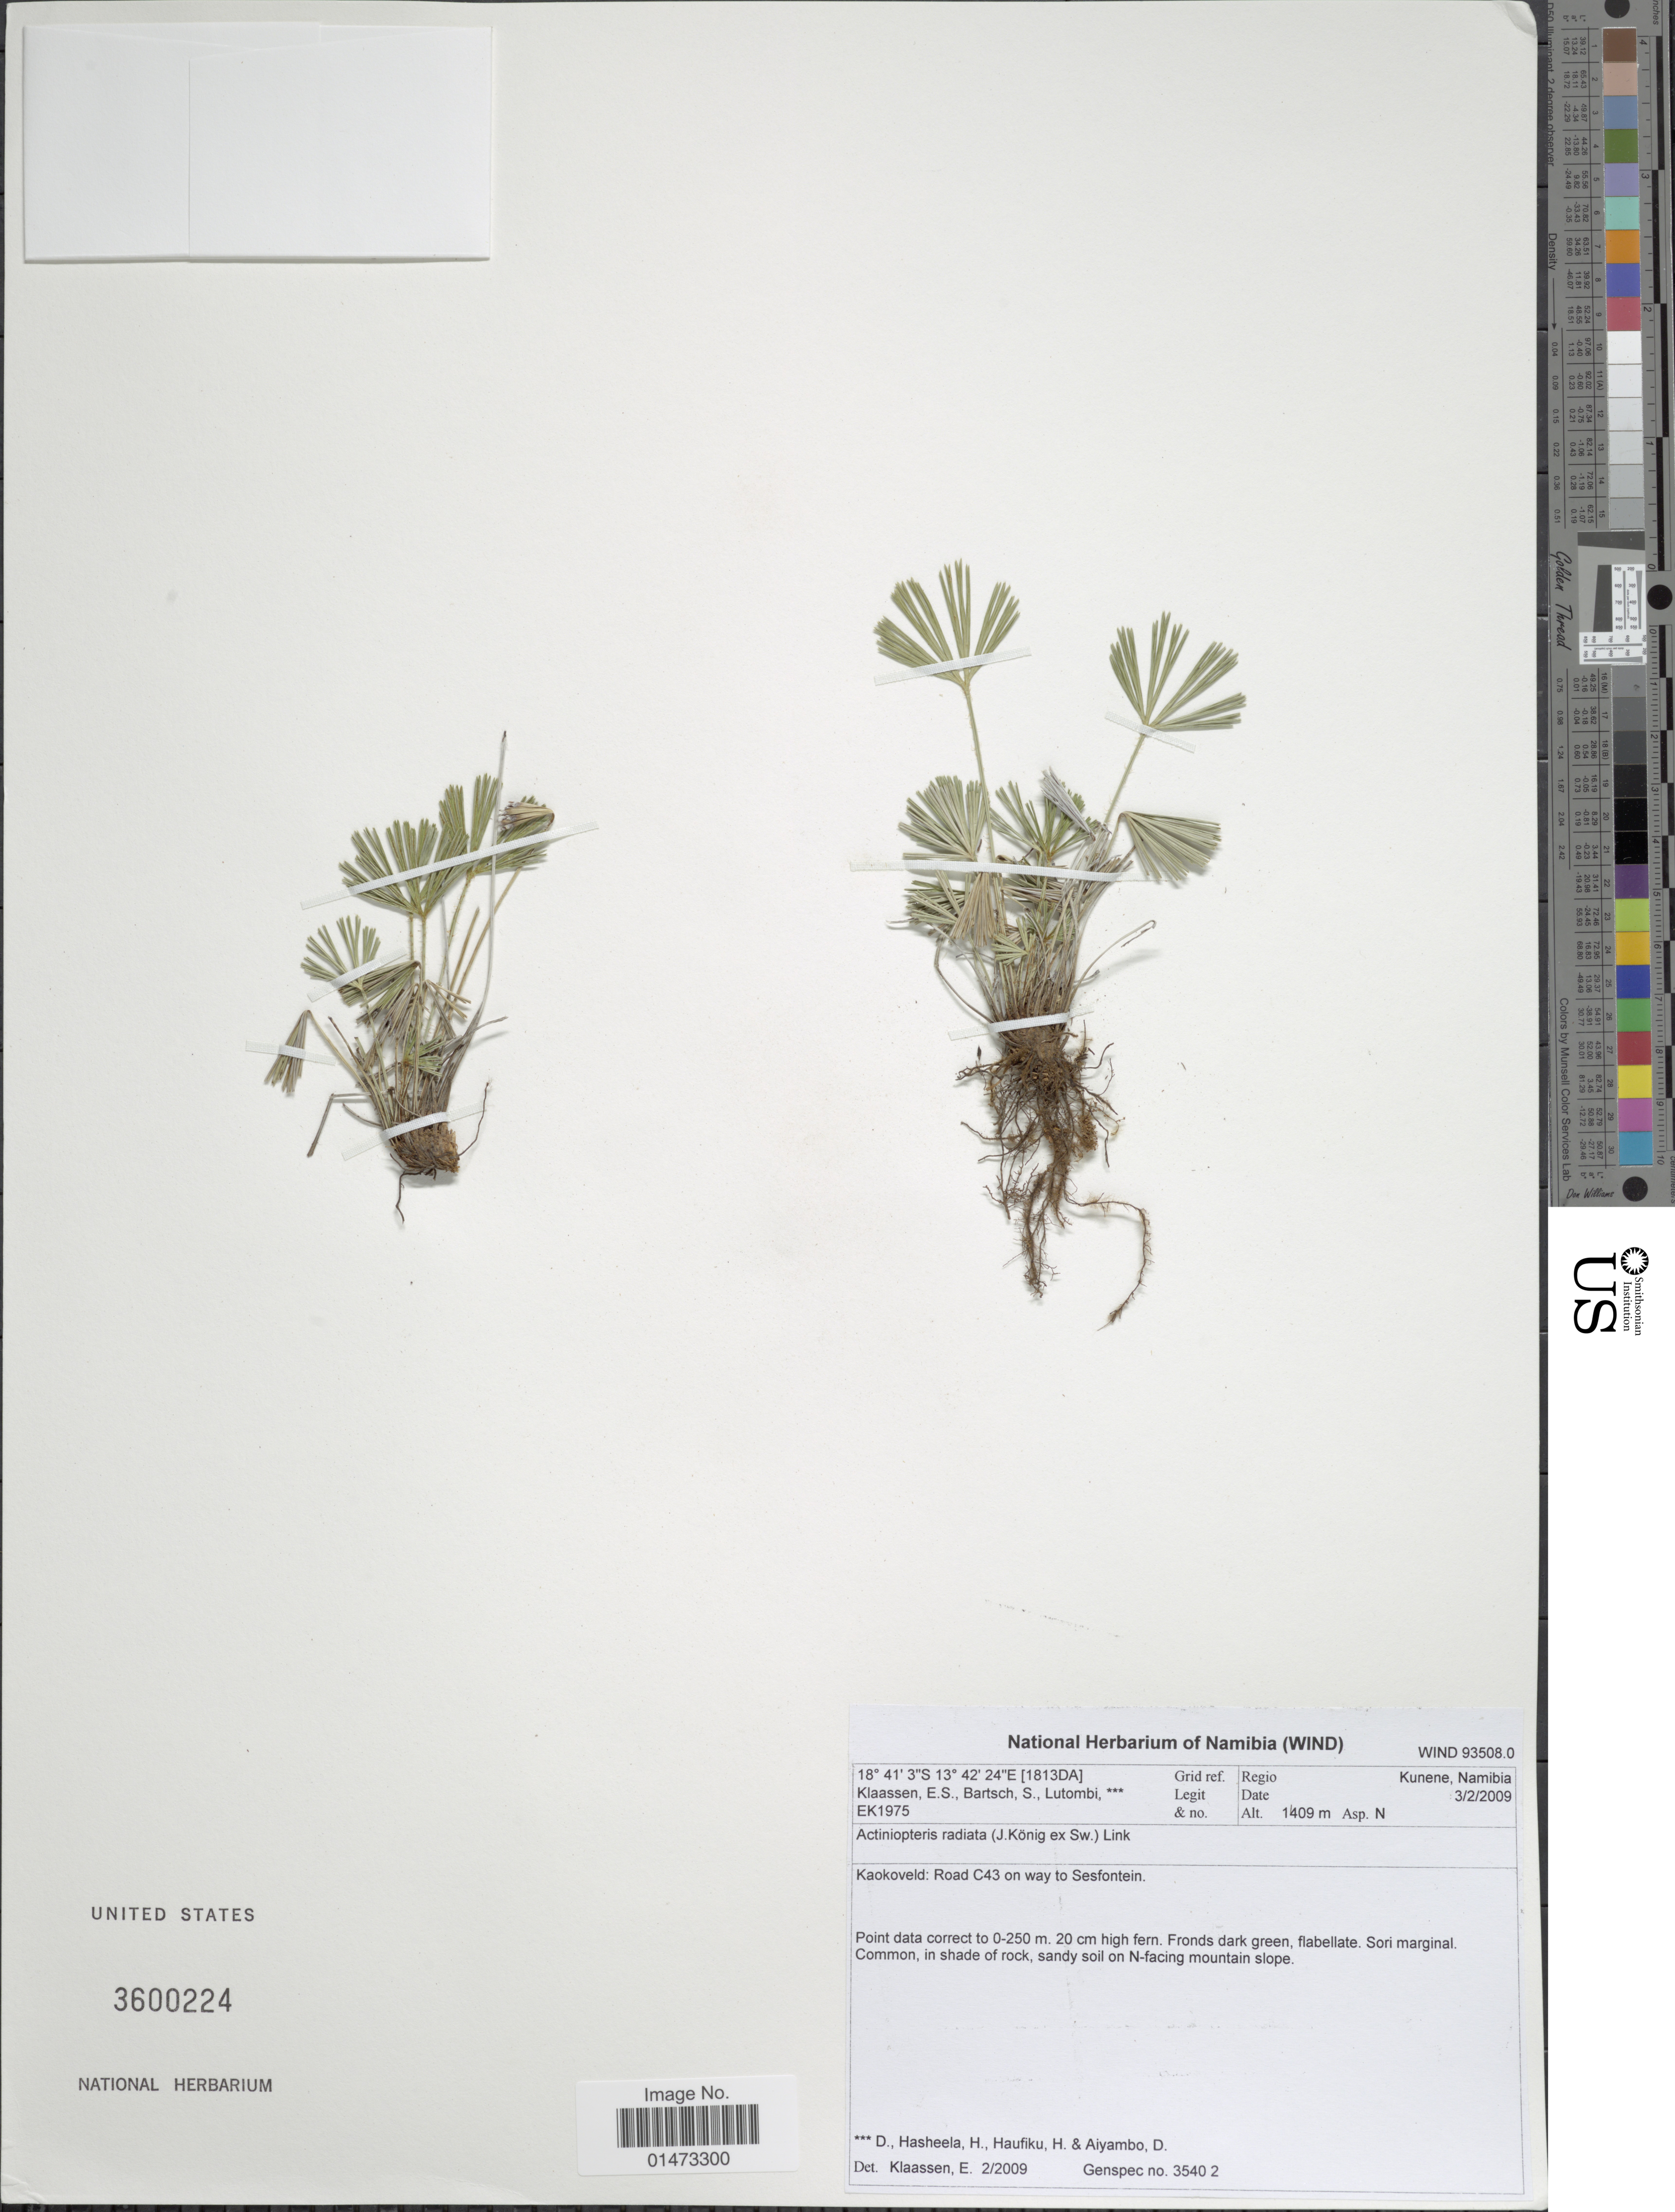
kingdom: Plantae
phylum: Tracheophyta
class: Polypodiopsida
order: Polypodiales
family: Pteridaceae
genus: Actiniopteris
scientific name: Actiniopteris radiata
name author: (Sw.) Link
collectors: E. S. Klaassen, S. Bartsch & D. Lutombi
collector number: EK1975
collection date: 2009-02-03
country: Namibia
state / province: Kunene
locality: Kaokoveld: Road C43 on way to Sesfontein.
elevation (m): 1409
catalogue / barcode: US 3600224